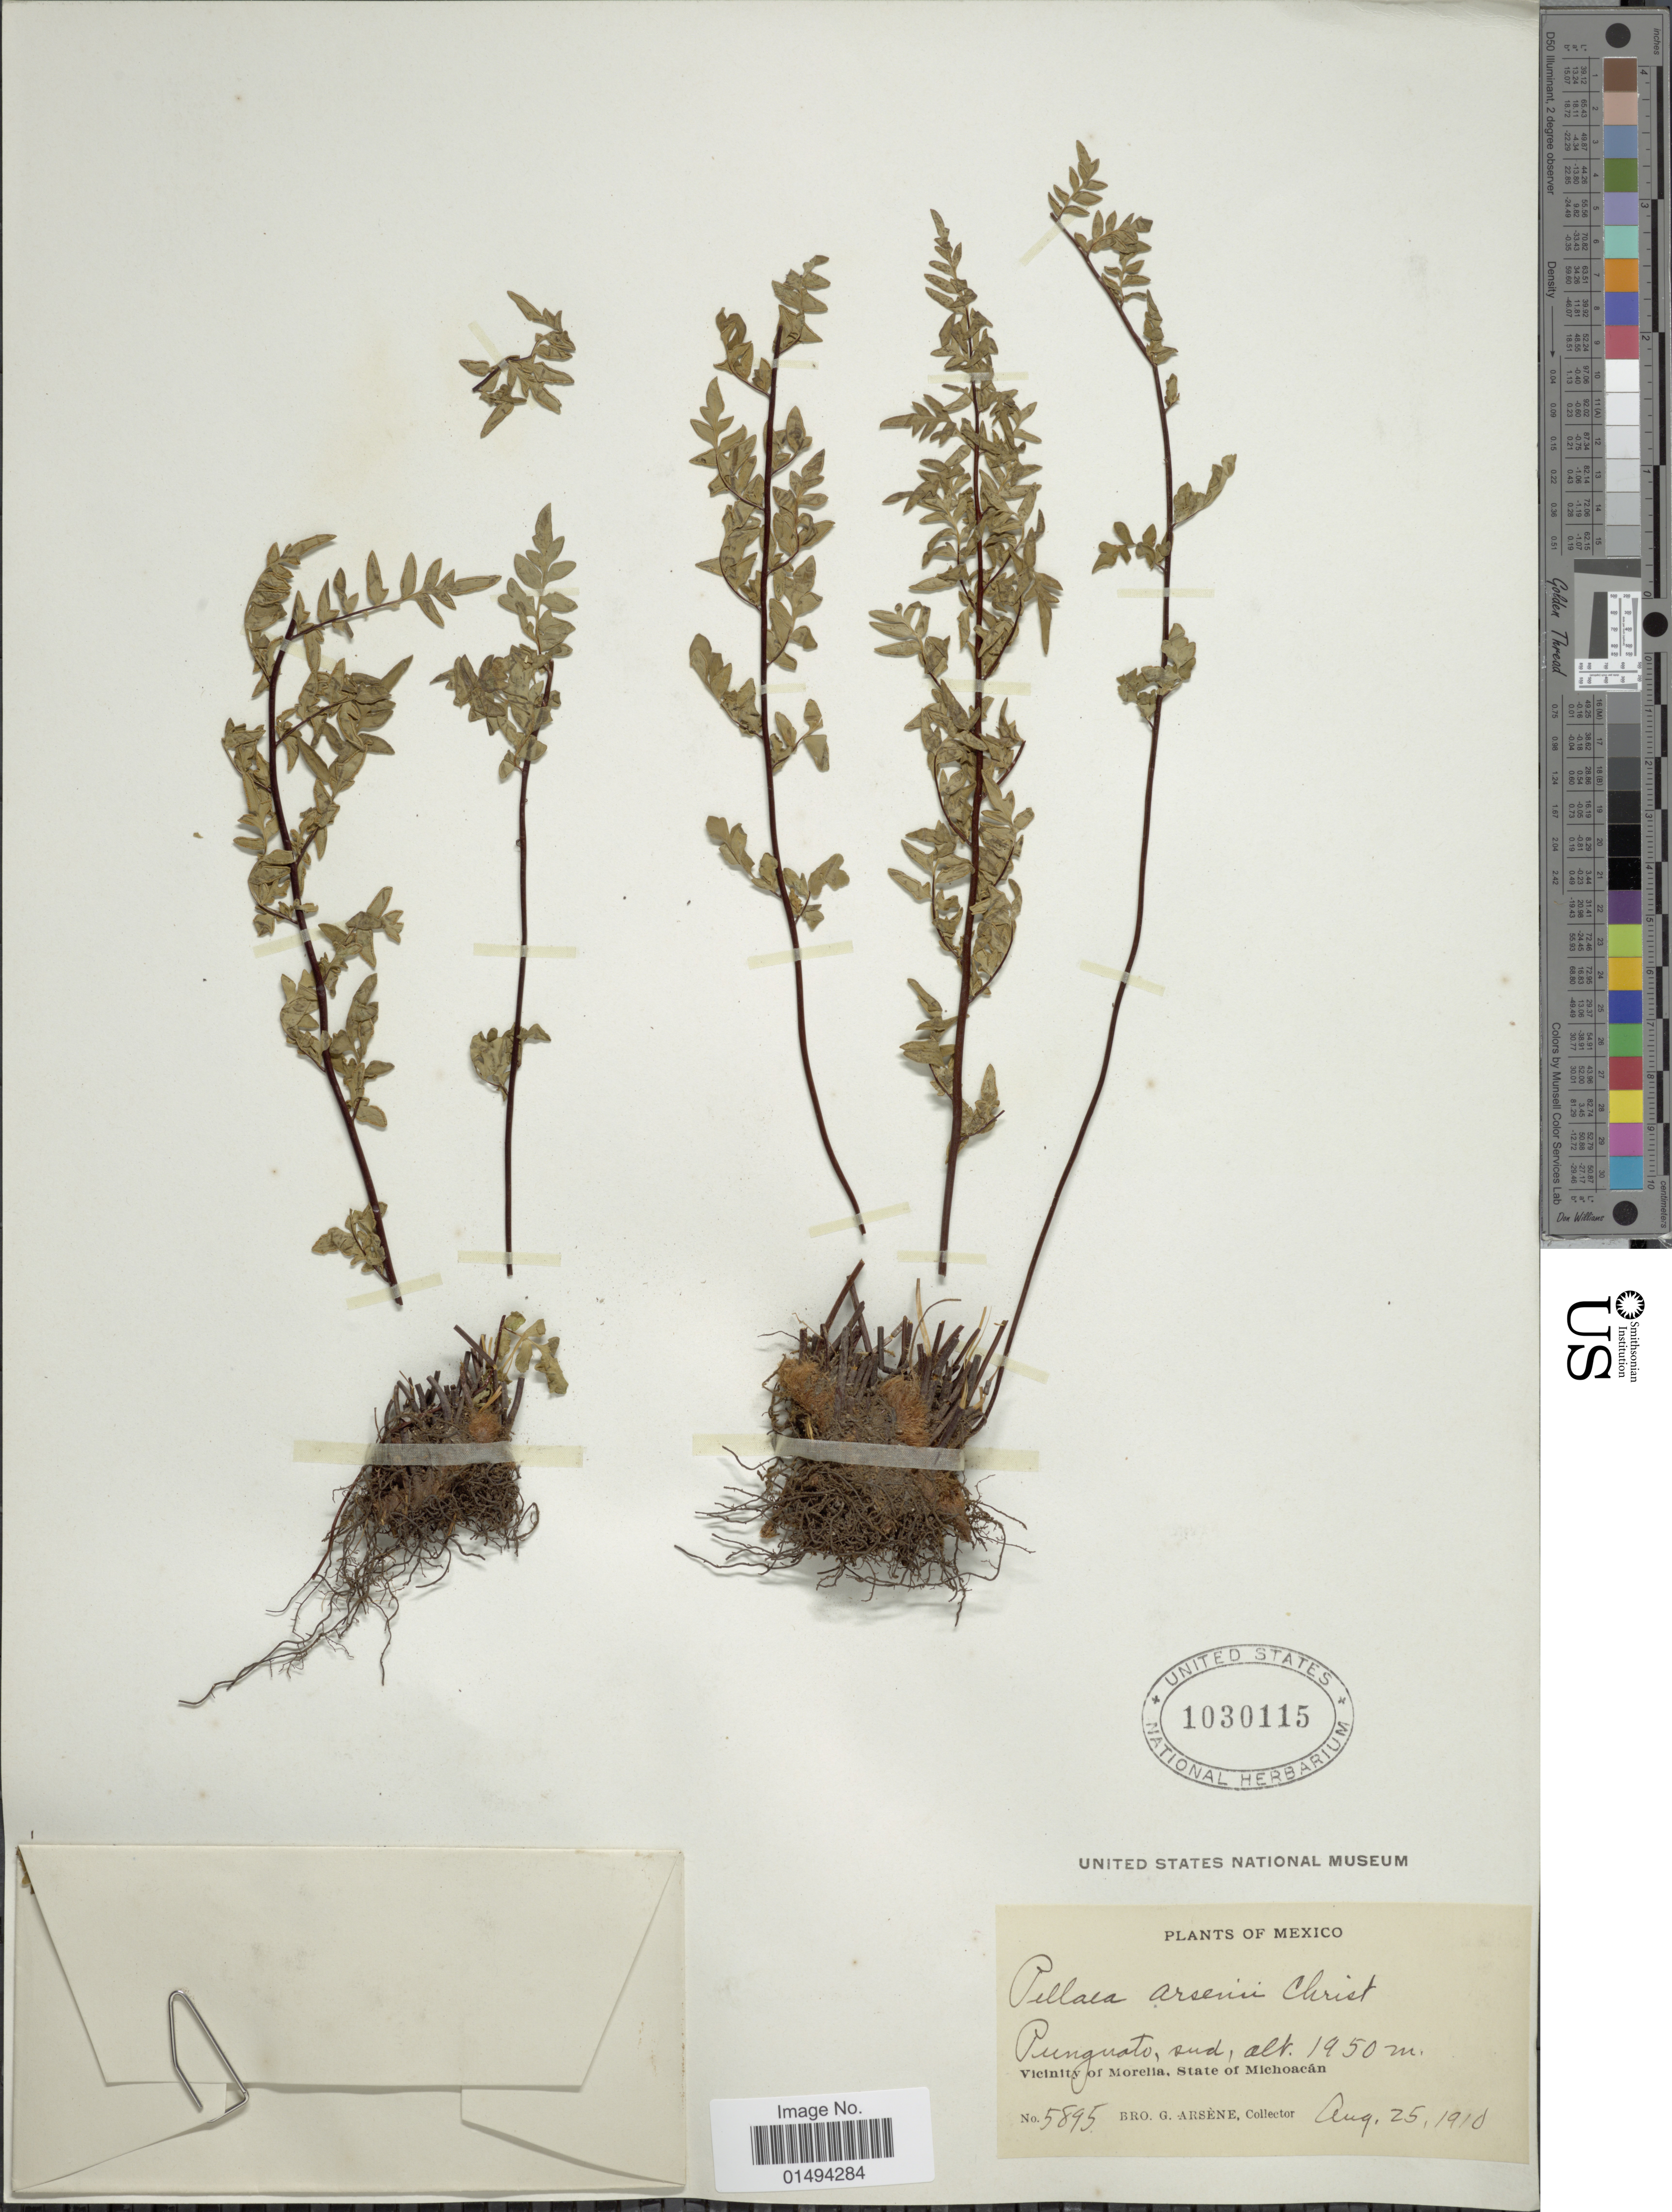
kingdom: Plantae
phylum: Tracheophyta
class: Polypodiopsida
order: Polypodiales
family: Pteridaceae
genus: Myriopteris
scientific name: Myriopteris allosuroides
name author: (Mett.) Grusz & Windham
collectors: Bro. G. Arsène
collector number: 5898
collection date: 1910-08-25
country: Mexico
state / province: Michoacán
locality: Punguato, end, vicinity of Morelia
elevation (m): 1950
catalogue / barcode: US 1030115